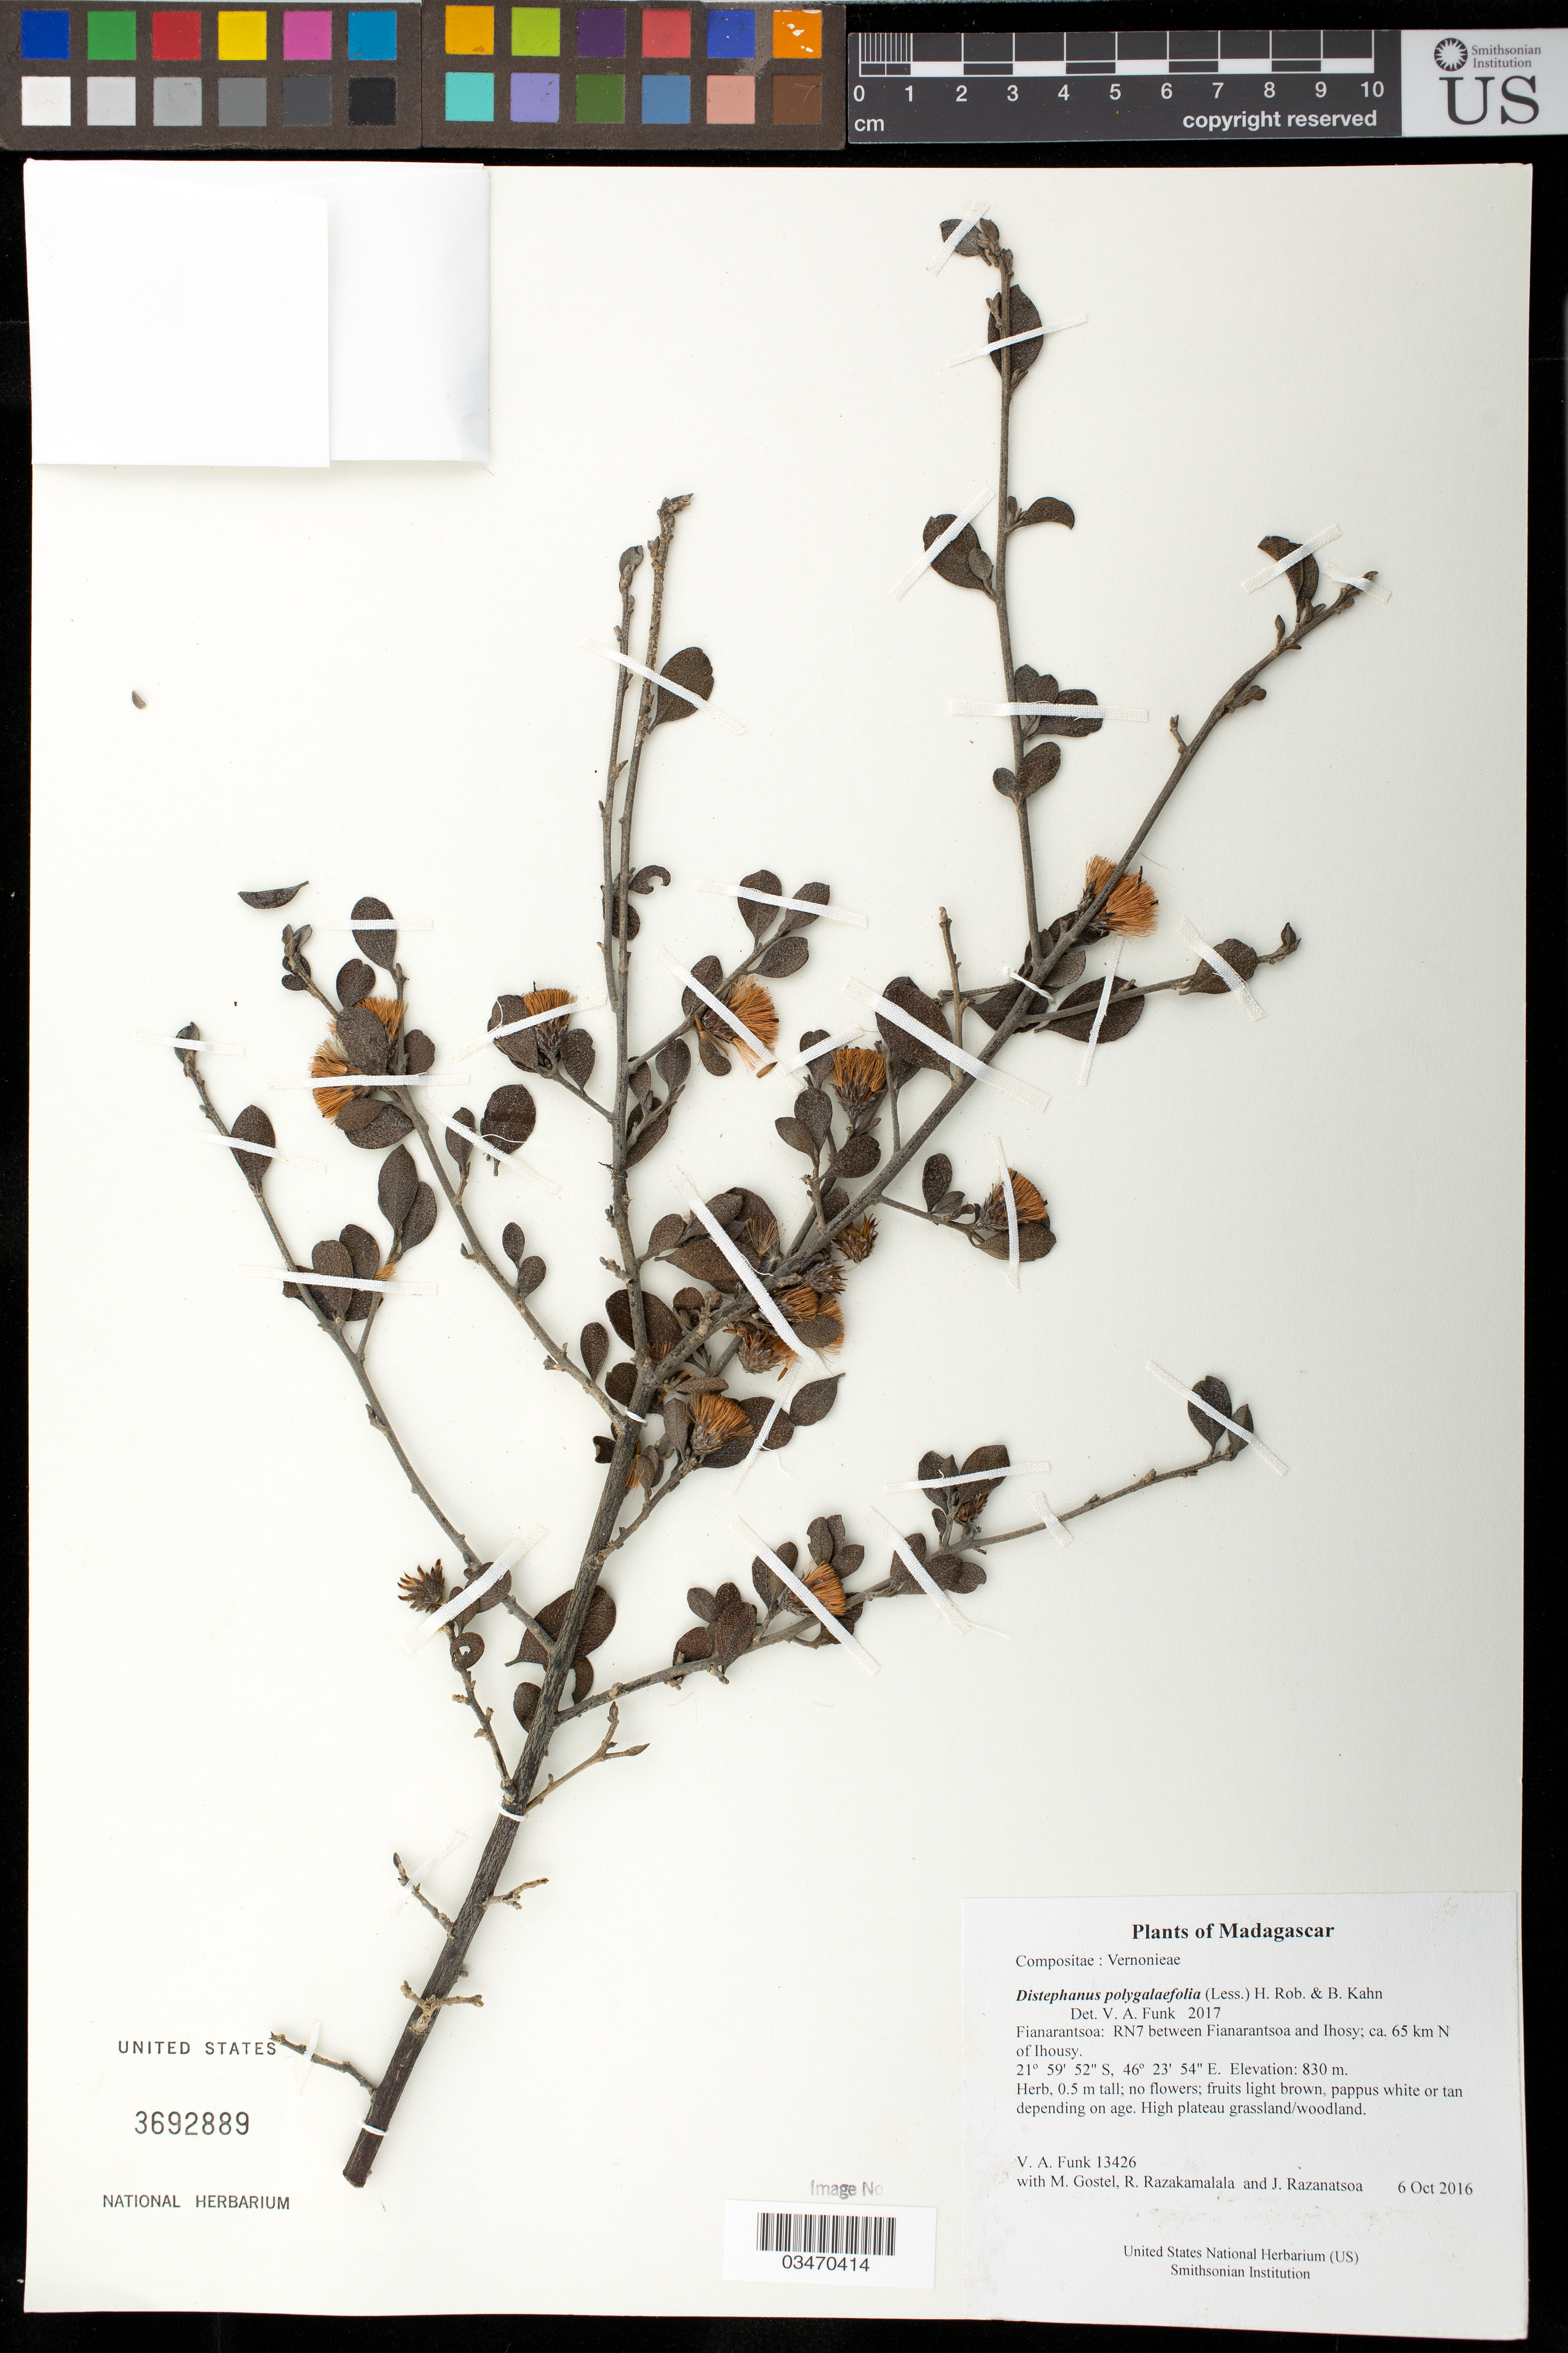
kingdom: Plantae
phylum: Tracheophyta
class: Magnoliopsida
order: Asterales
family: Asteraceae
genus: Distephanus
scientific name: Distephanus polygalaefolia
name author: (Less.) H. Rob. & B. Kahn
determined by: Funk, Vicki A., (BOT), Smithsonian Institution - National Museum of Natural History (UNITED STATES)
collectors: M. R. Gostel, R. Razakamalala & J. Razanatsoa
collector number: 13426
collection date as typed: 6 Oct 2016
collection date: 2016-10-06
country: Madagascar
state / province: Ihorombe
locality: RN7 between Fianarantsoa and Ihosy; ca. 65 km N of Ihousy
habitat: High plateau grassland/woodland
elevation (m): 830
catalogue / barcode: US 3692889